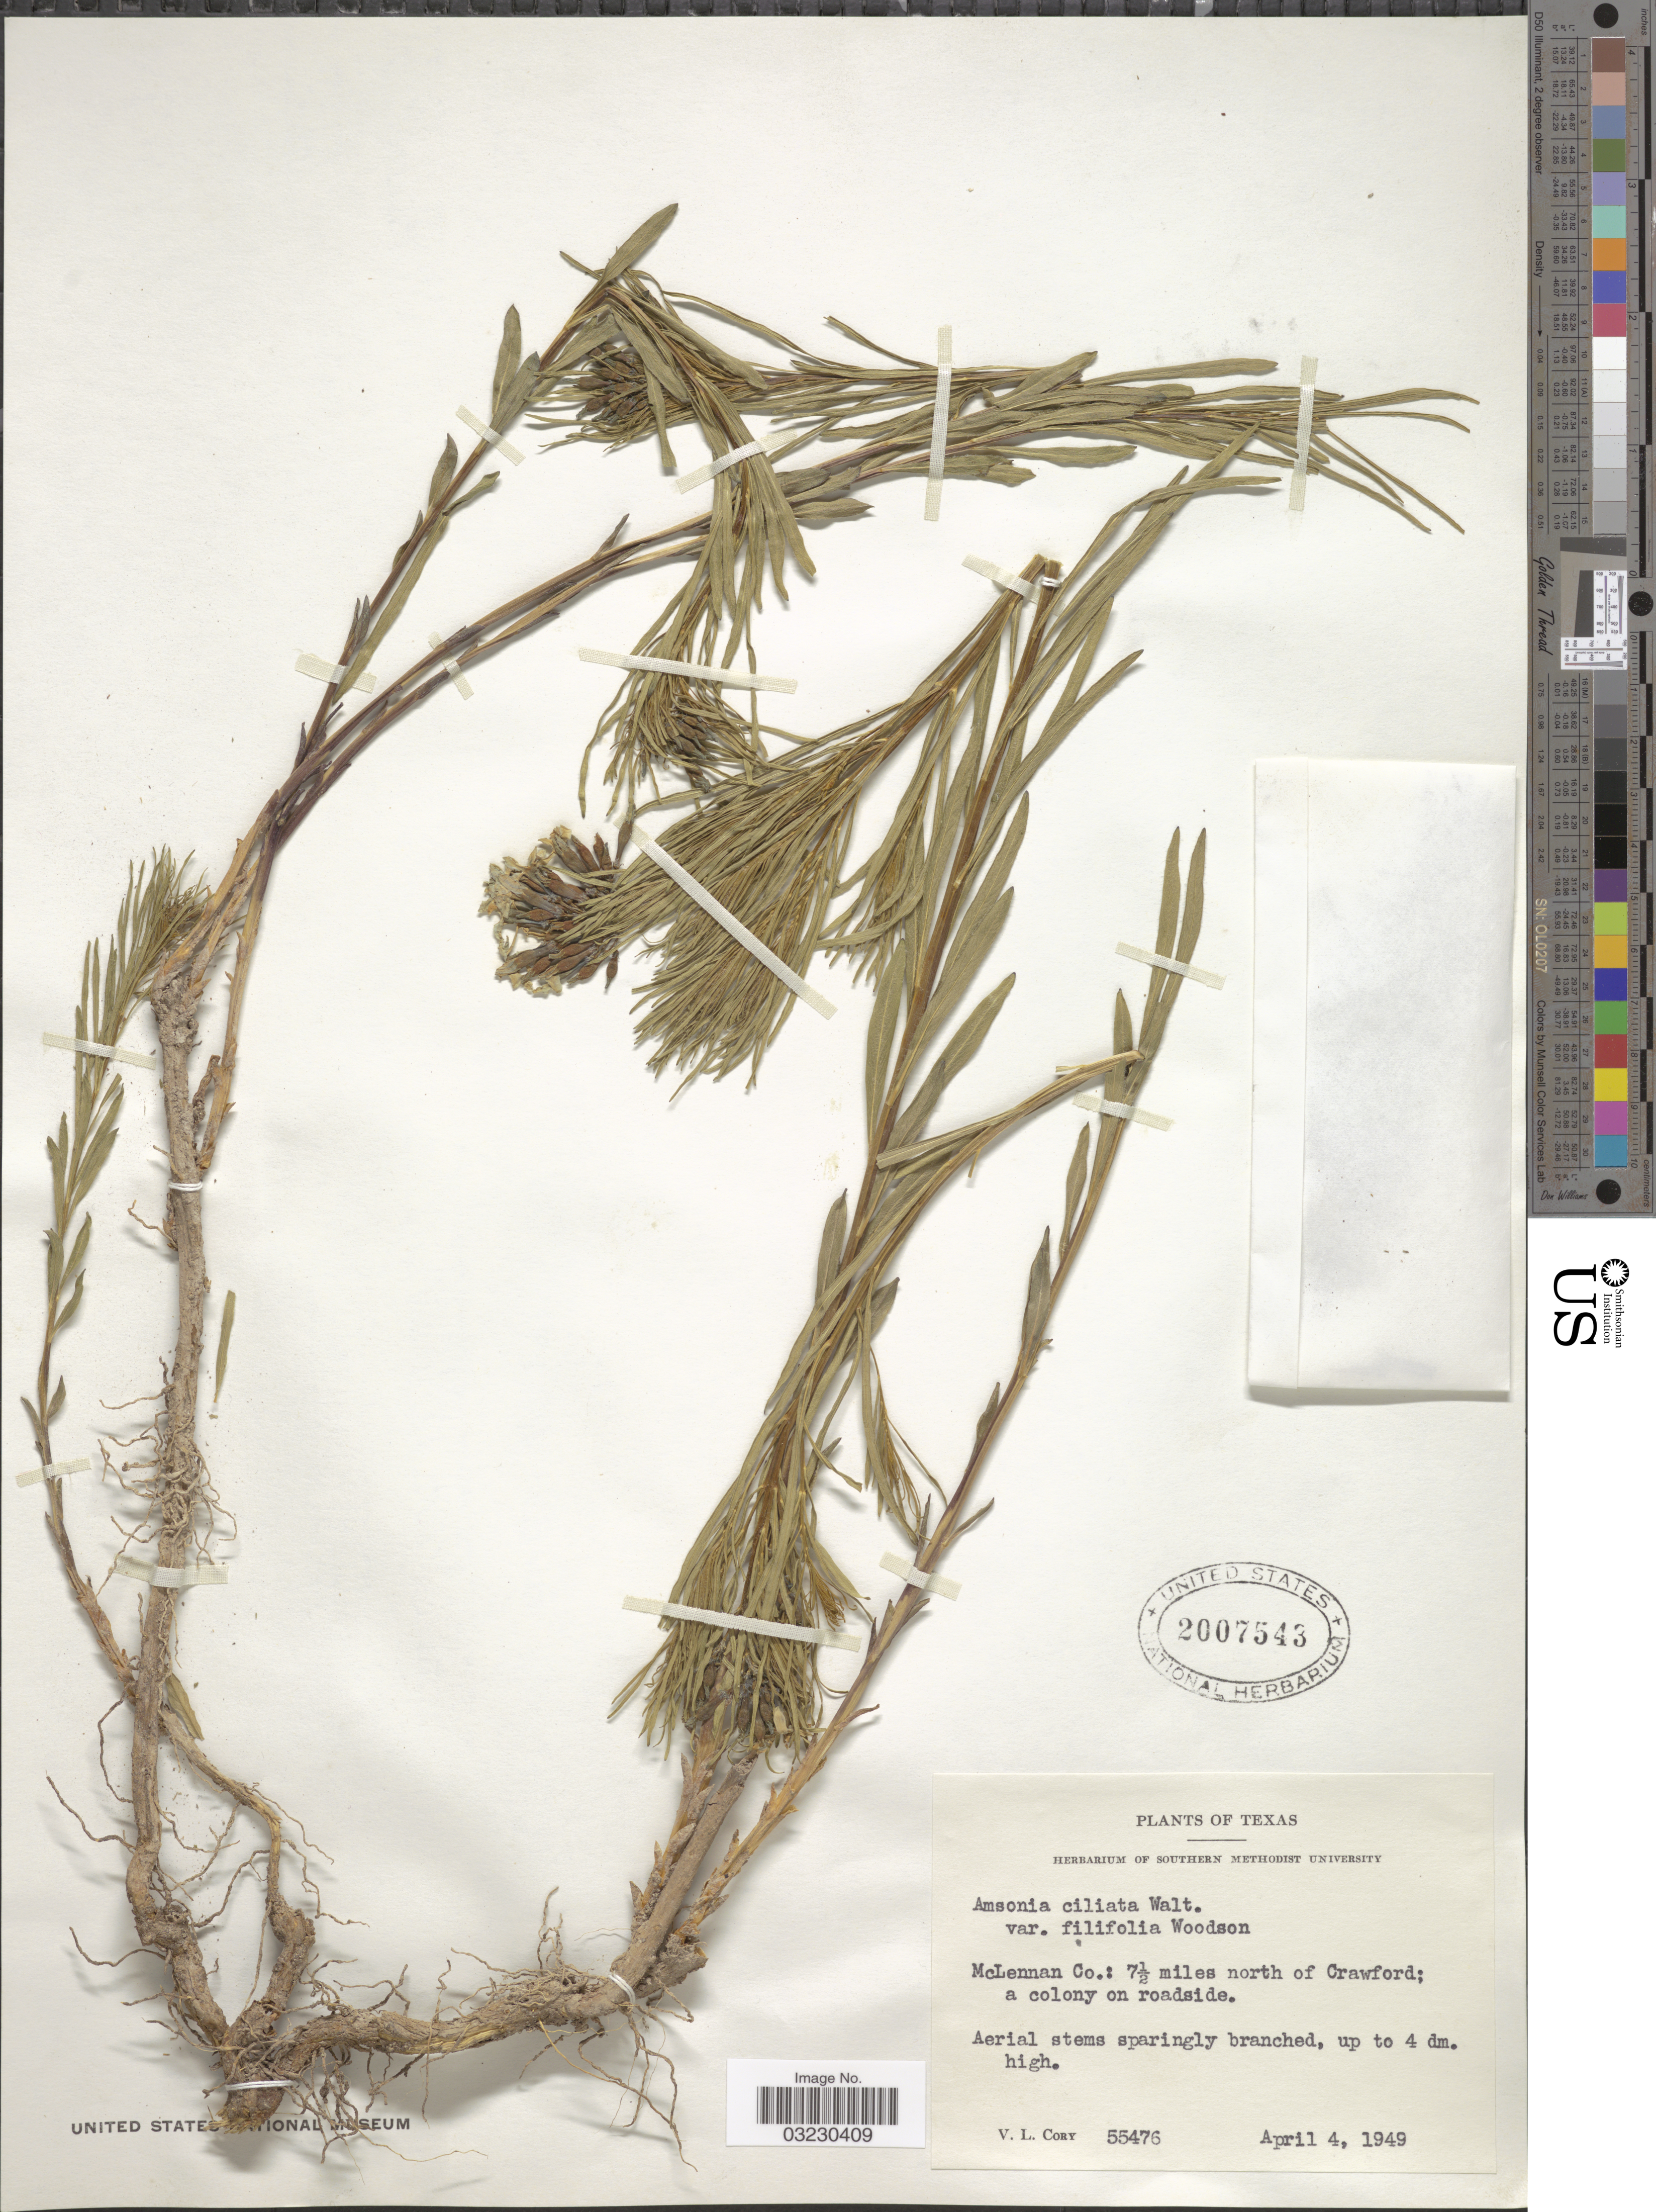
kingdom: Plantae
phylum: Tracheophyta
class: Magnoliopsida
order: Gentianales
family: Apocynaceae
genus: Amsonia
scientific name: Amsonia ciliata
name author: Walter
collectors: V. Cory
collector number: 55476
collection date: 1949-04-04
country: United States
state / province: Texas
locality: McLennan Co.: 7½ miles north of Crawford; a colony on roadside.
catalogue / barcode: US 2007543